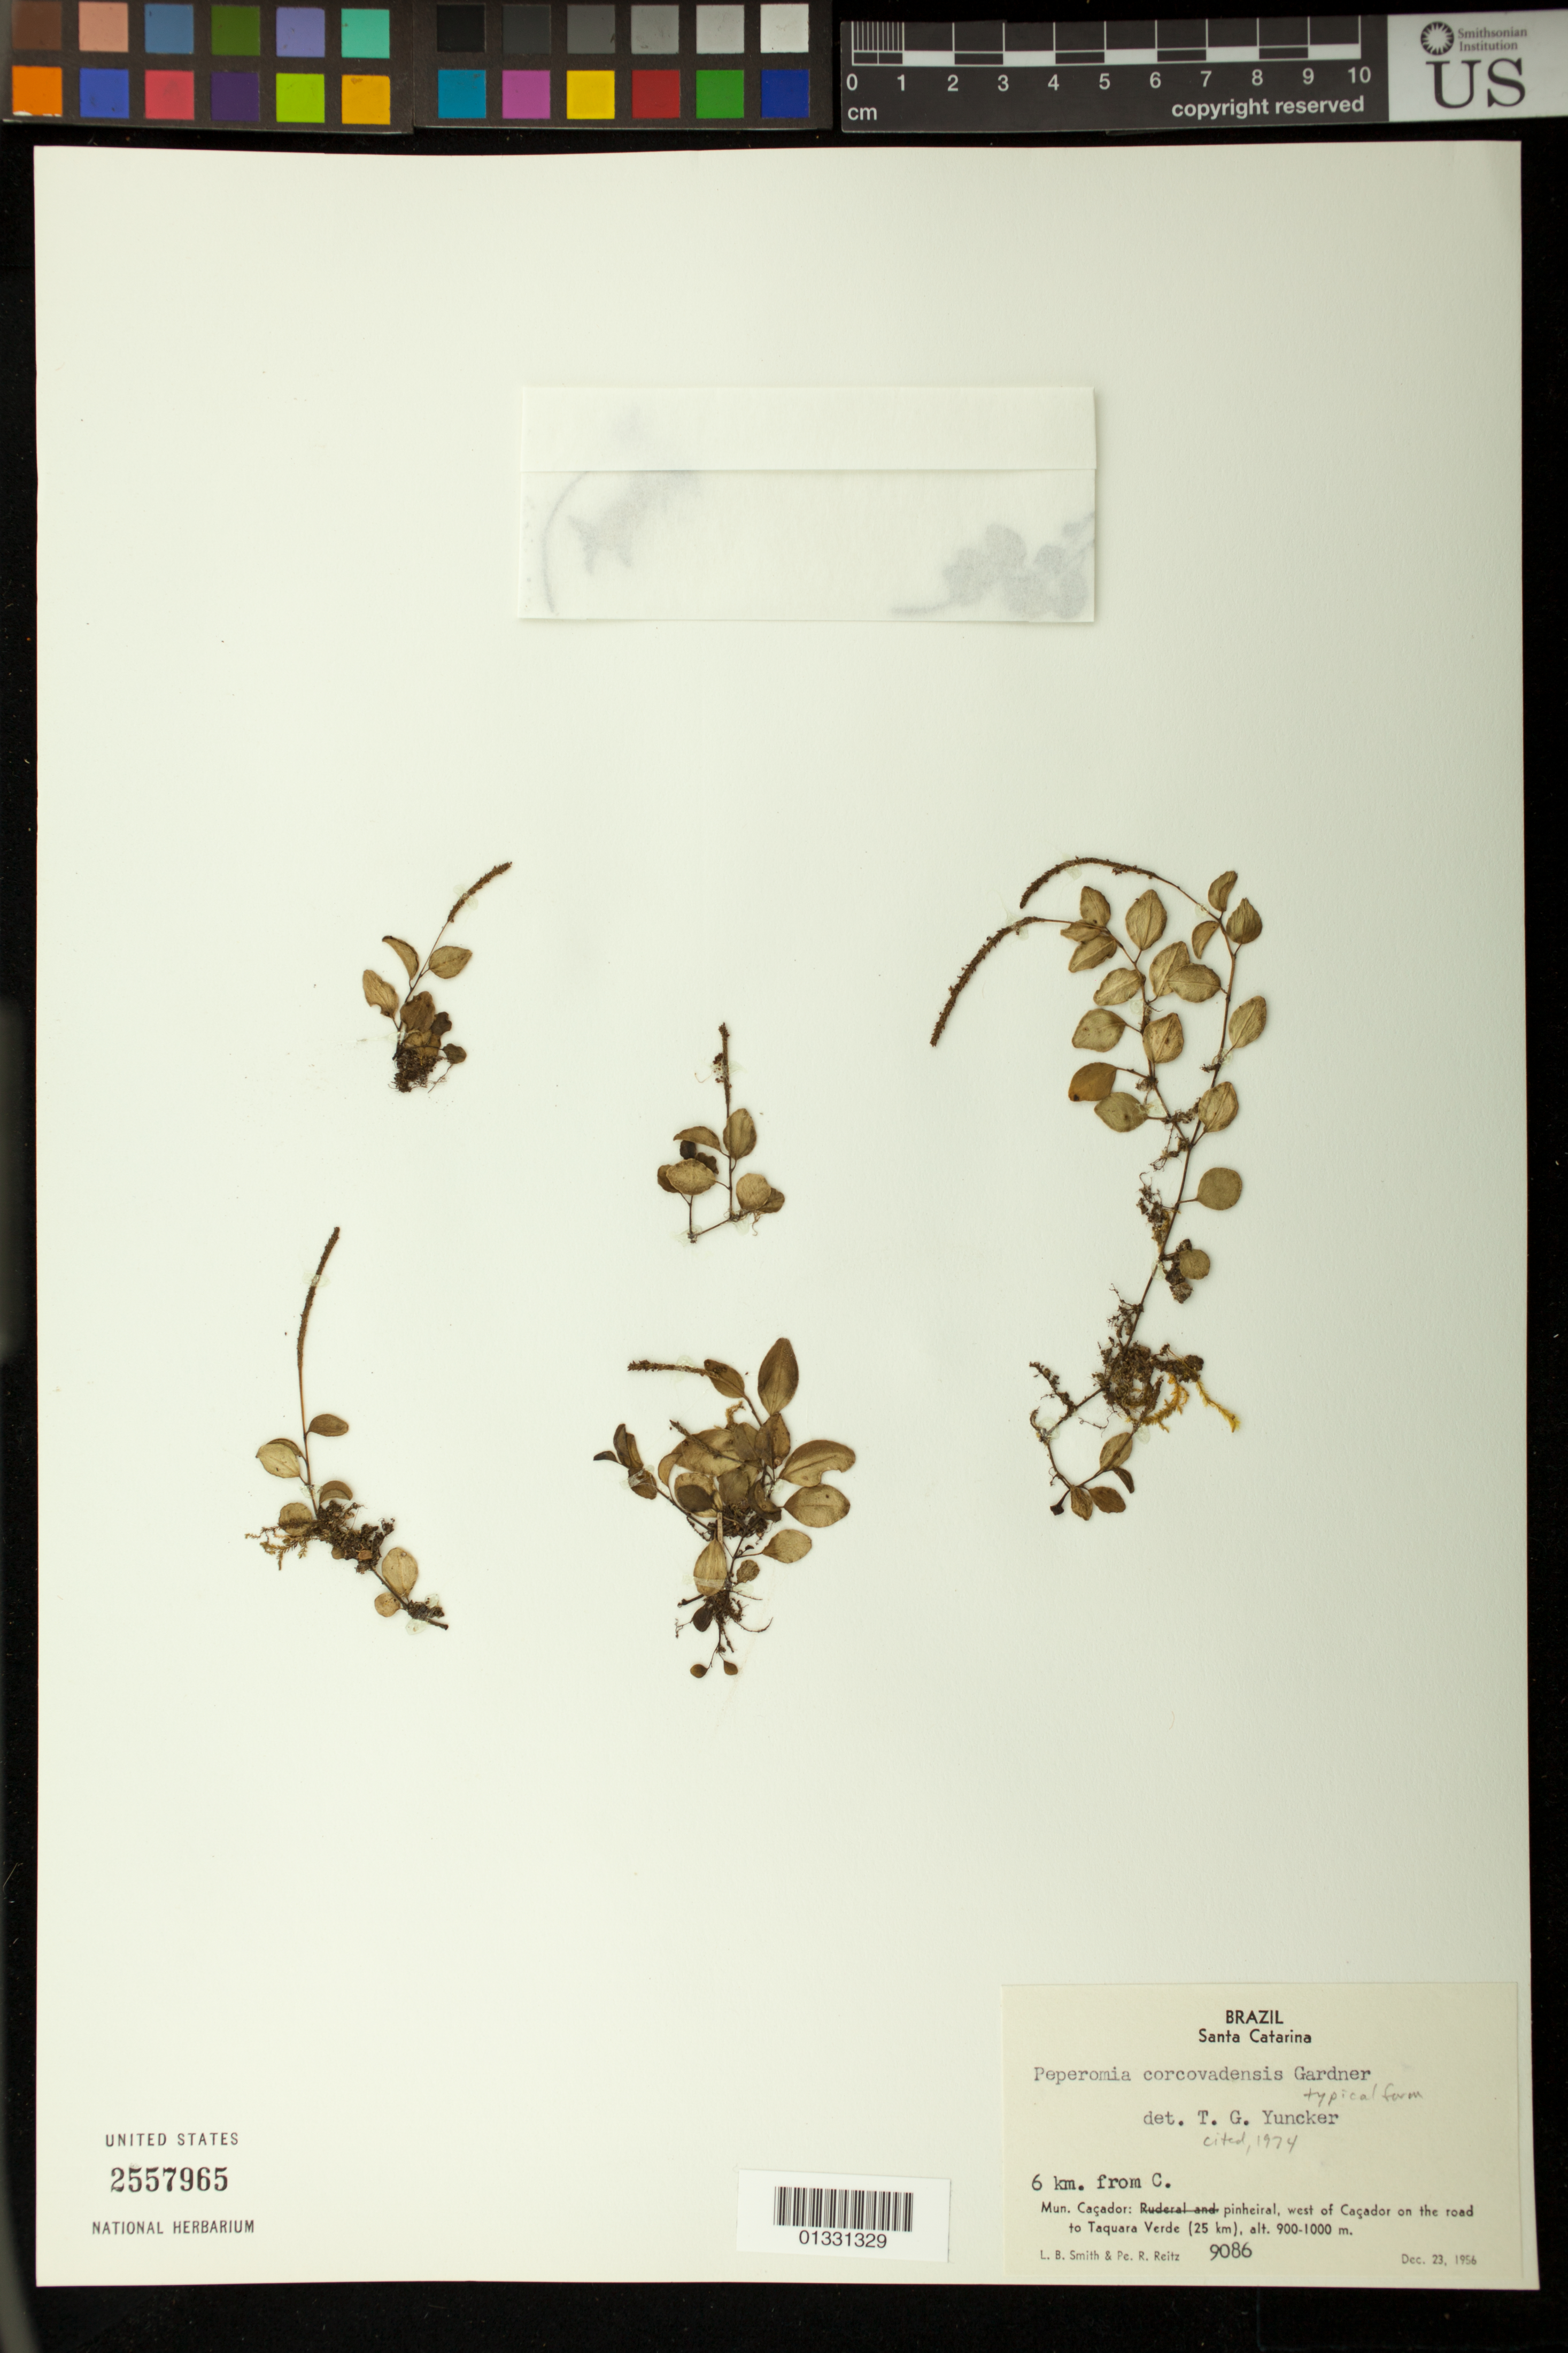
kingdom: Plantae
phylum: Tracheophyta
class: Magnoliopsida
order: Piperales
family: Piperaceae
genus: Peperomia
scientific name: Peperomia corcovadensis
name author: Gardner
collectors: L. Smith & R. Reitz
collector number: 9086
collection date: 1956-12-23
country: Brazil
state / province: Santa Catarina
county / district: Caçador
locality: Pinheiral, west of Caçador on the road to Taquara Verde (25 Km). 6 Km from C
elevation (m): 900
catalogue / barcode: US 2557965